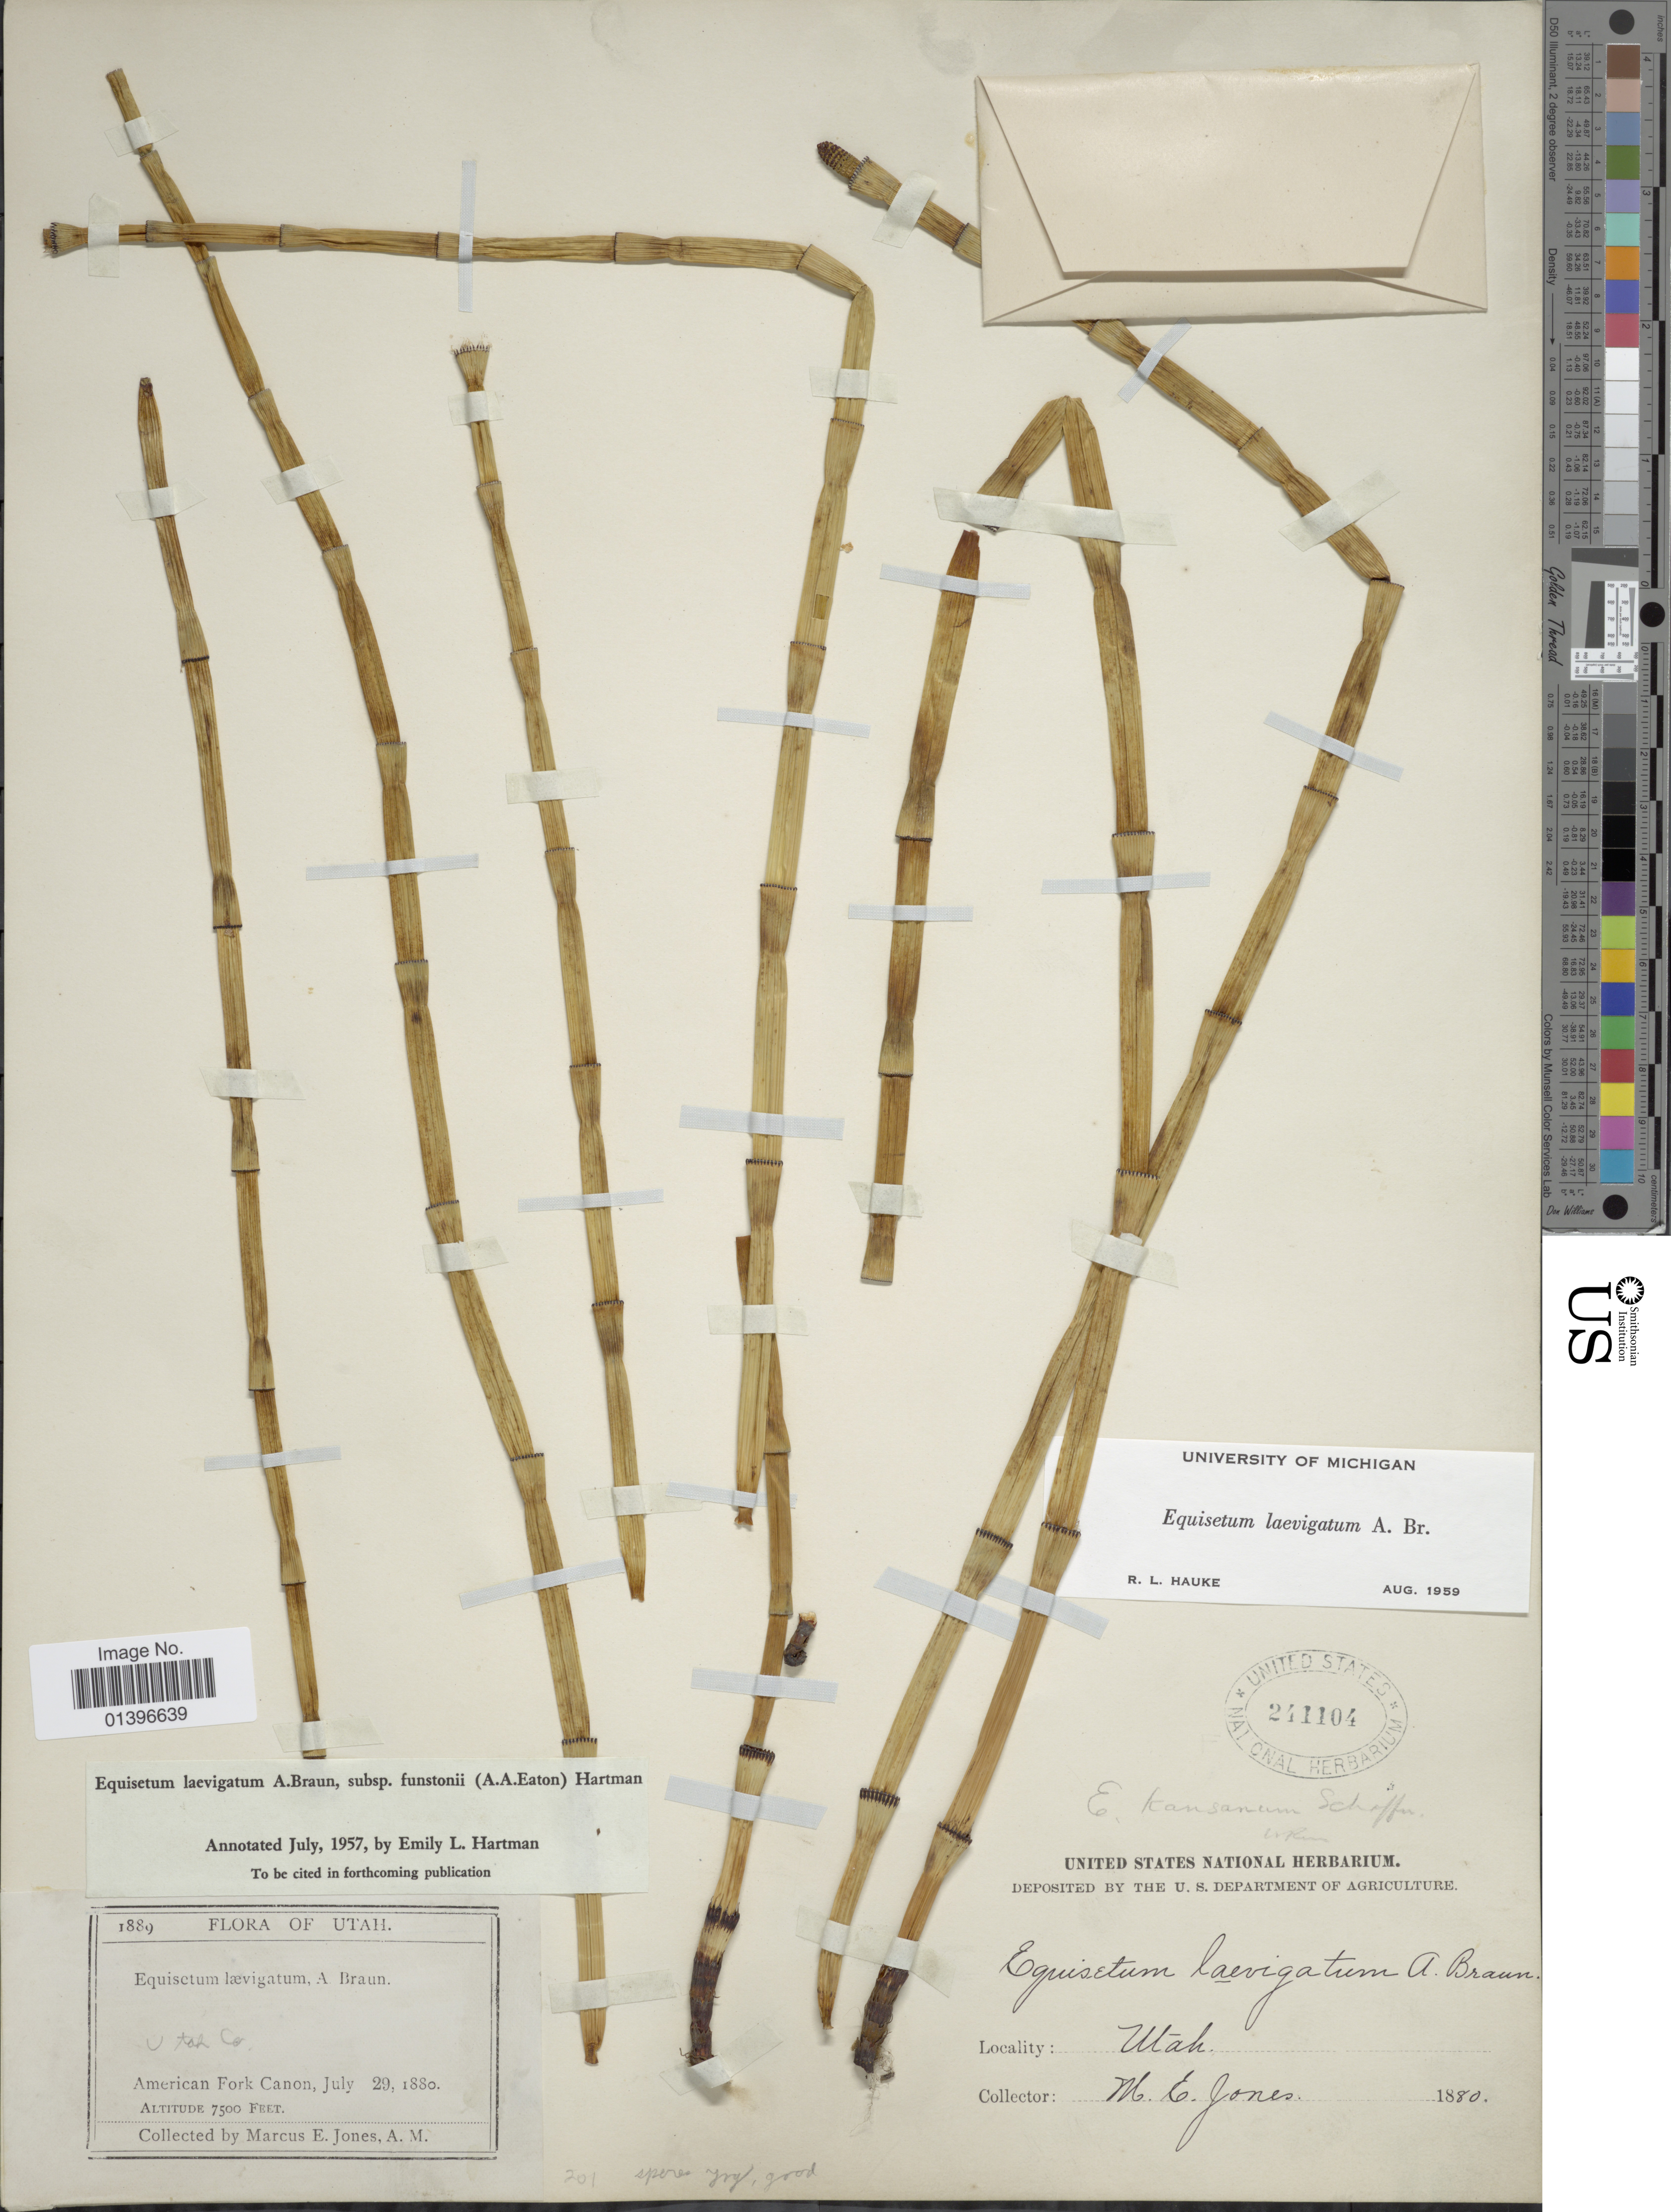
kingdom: Plantae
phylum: Tracheophyta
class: Polypodiopsida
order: Equisetales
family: Equisetaceae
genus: Equisetum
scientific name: Equisetum laevigatum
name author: A. Braun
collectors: M. E. Jones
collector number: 1889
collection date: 1880-07-29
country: United States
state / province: Utah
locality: Utah Co. American Fork Canon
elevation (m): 2286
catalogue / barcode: US 241104